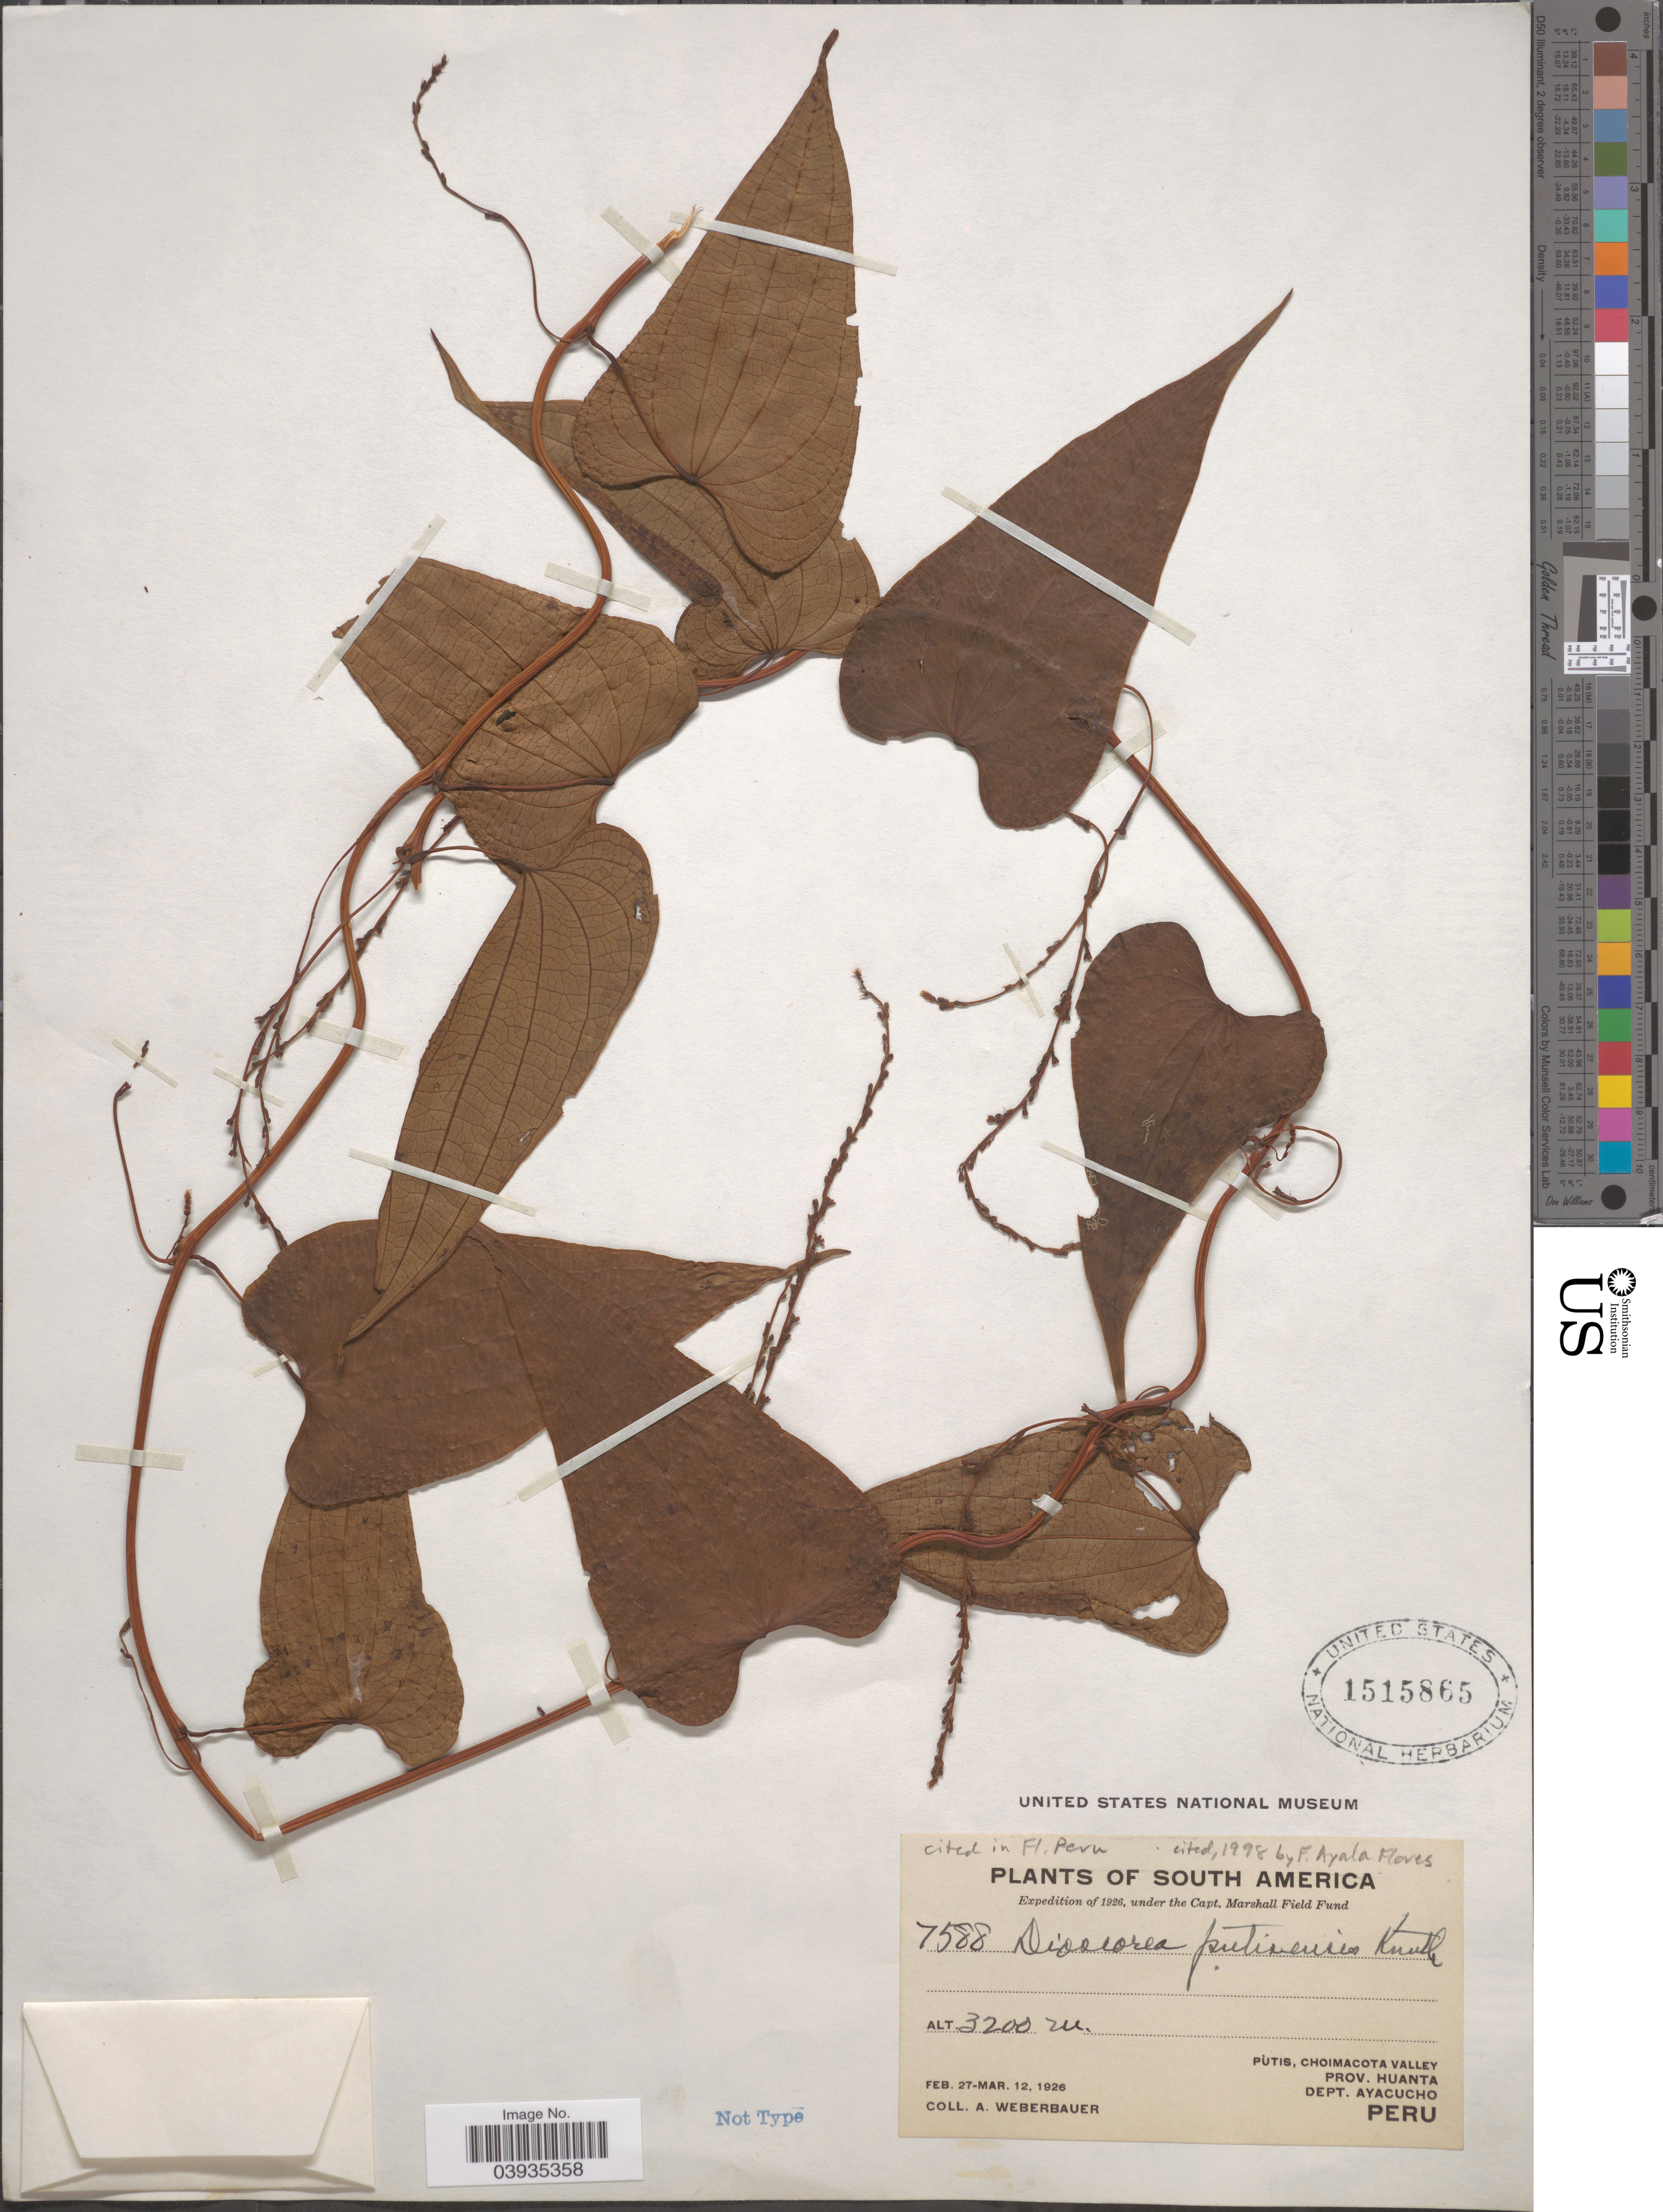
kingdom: Plantae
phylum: Tracheophyta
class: Liliopsida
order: Dioscoreales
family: Dioscoreaceae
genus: Dioscorea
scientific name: Dioscorea putisensis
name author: R. Knuth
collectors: A. Weberbauer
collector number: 7588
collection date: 1926-02-27/1926-03-12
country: Peru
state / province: Ayacucho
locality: Putis, Choimacota Valley. Prov. Huanta. Dept. Ayacucho.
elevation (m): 3200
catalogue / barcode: US 1515865